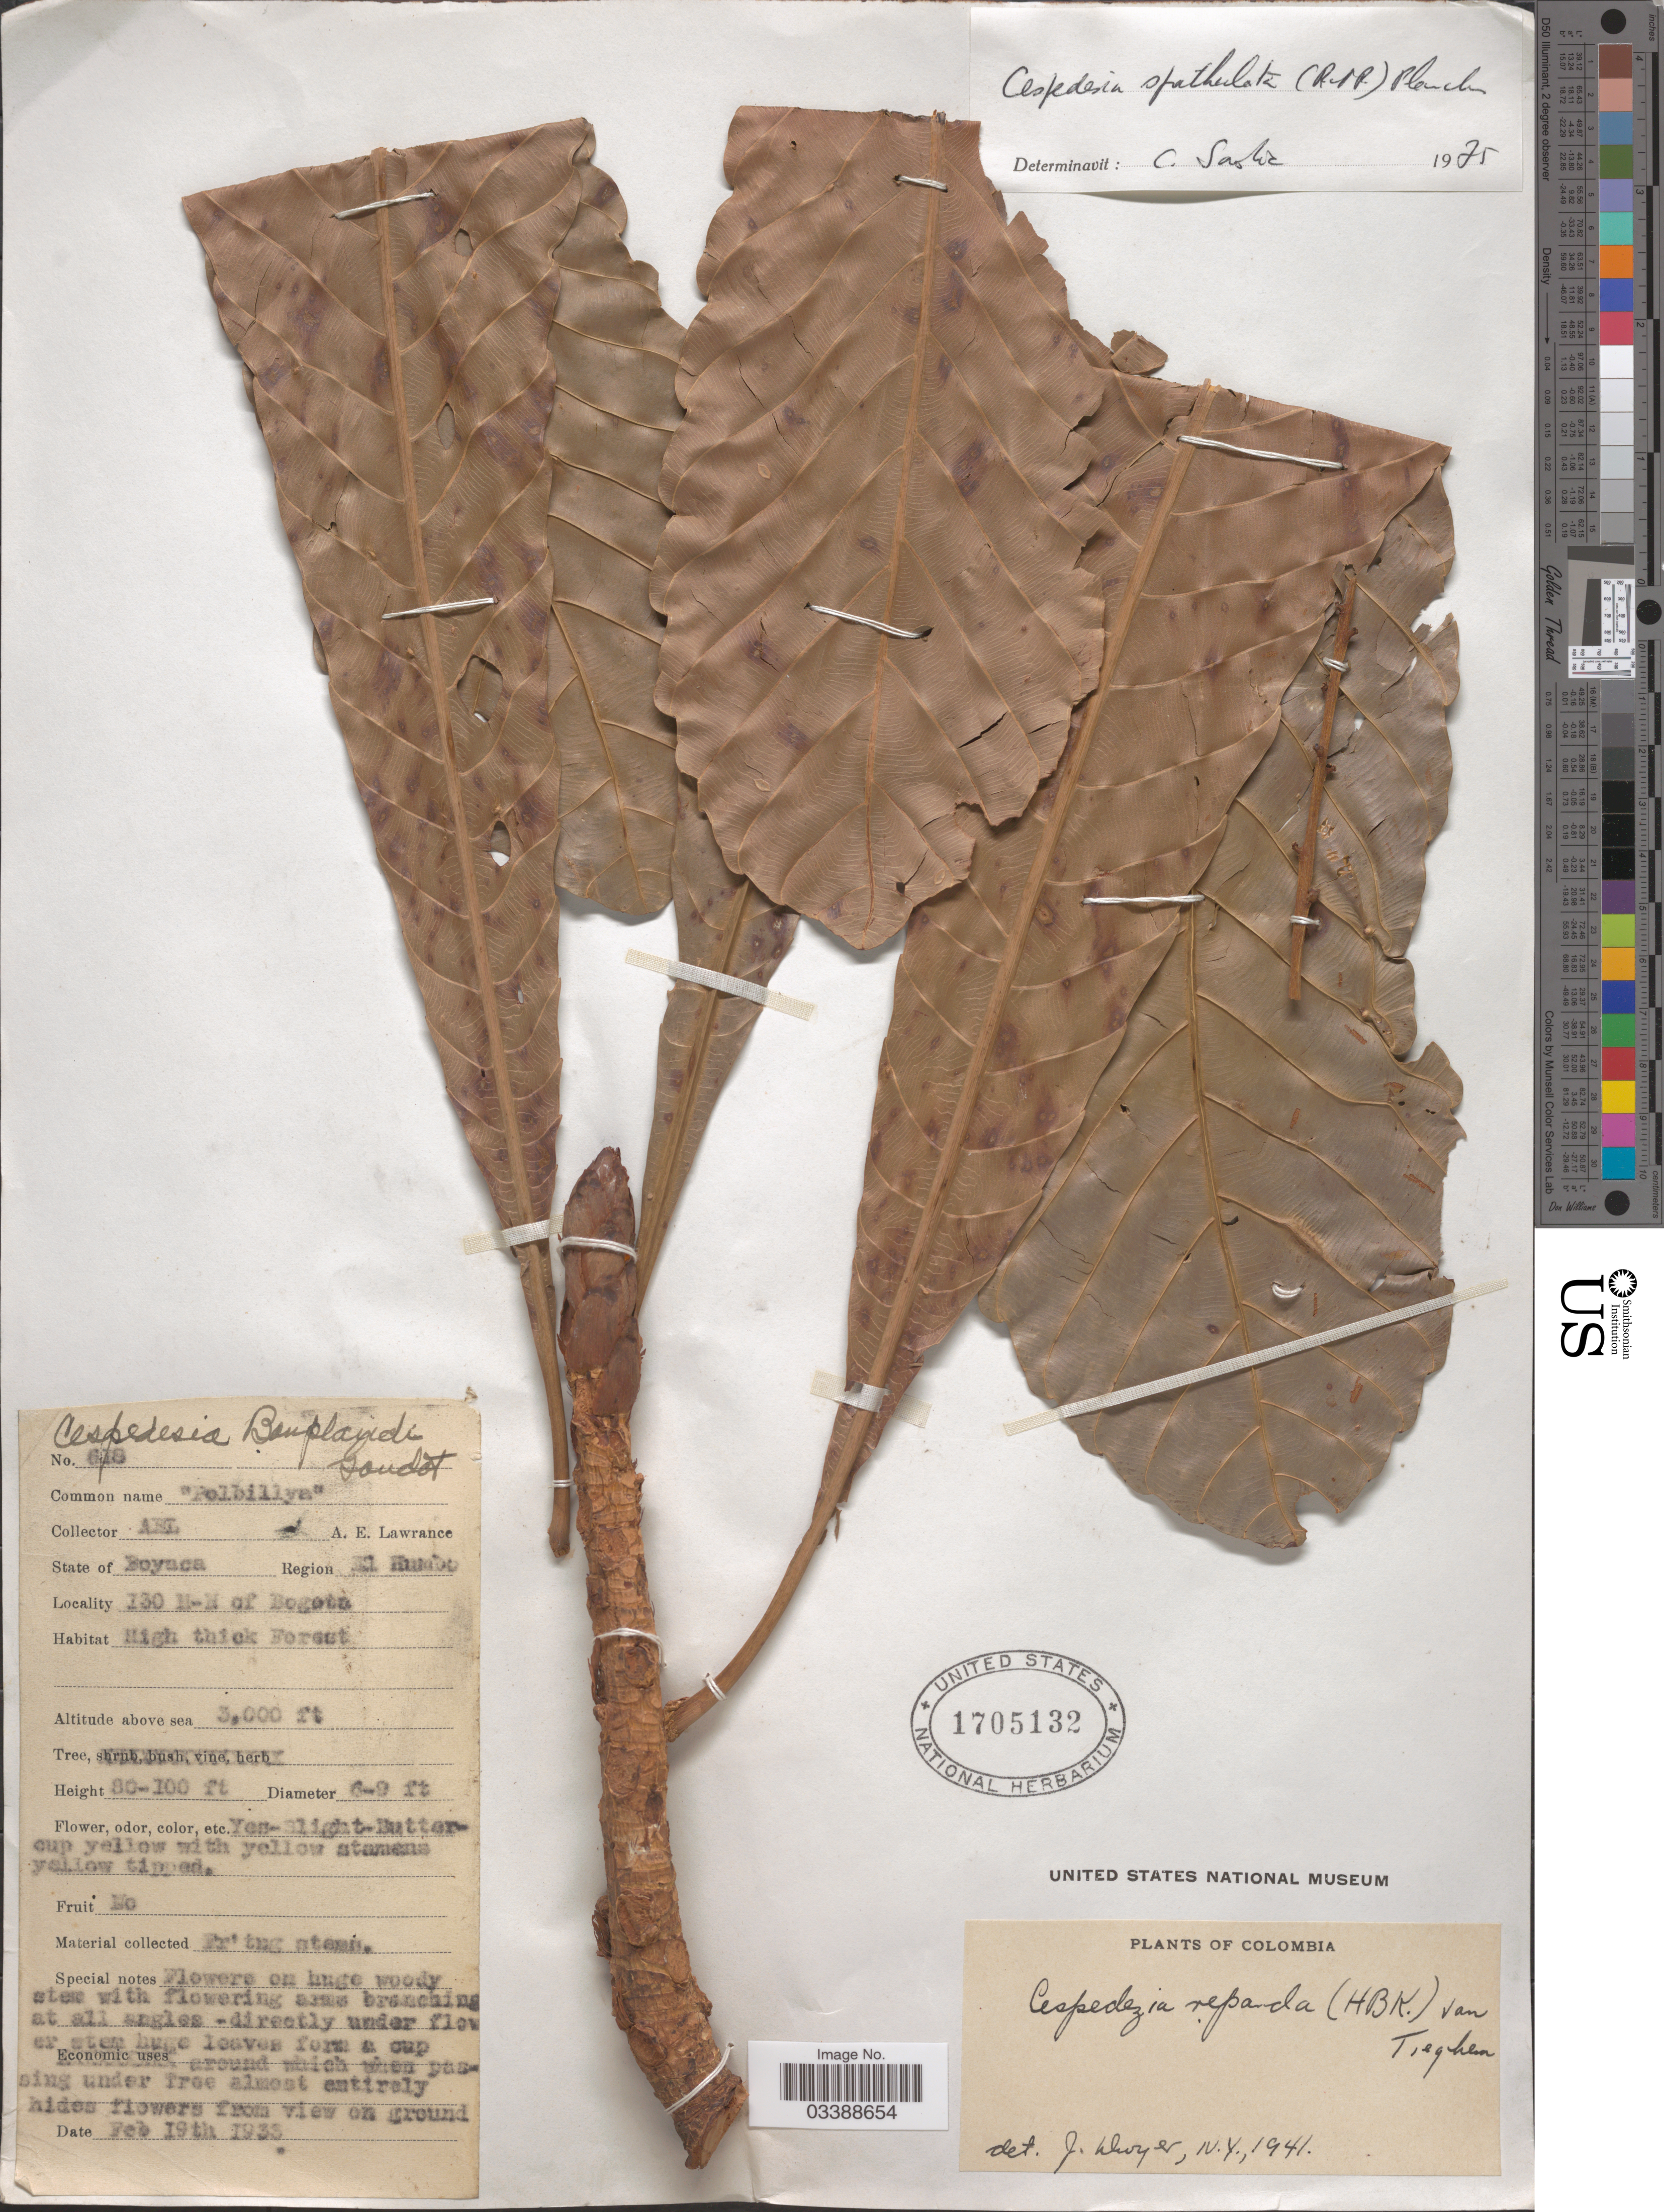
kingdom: Plantae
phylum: Tracheophyta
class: Magnoliopsida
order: Malpighiales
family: Ochnaceae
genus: Cespedesia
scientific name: Cespedesia repanda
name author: (Bonpl. ex Kunth) Tiegh.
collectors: A. Lawrance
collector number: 618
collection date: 1933-02-19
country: Colombia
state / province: Boyacá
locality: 130 M-N of Bogota.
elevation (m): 914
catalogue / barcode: US 1705132